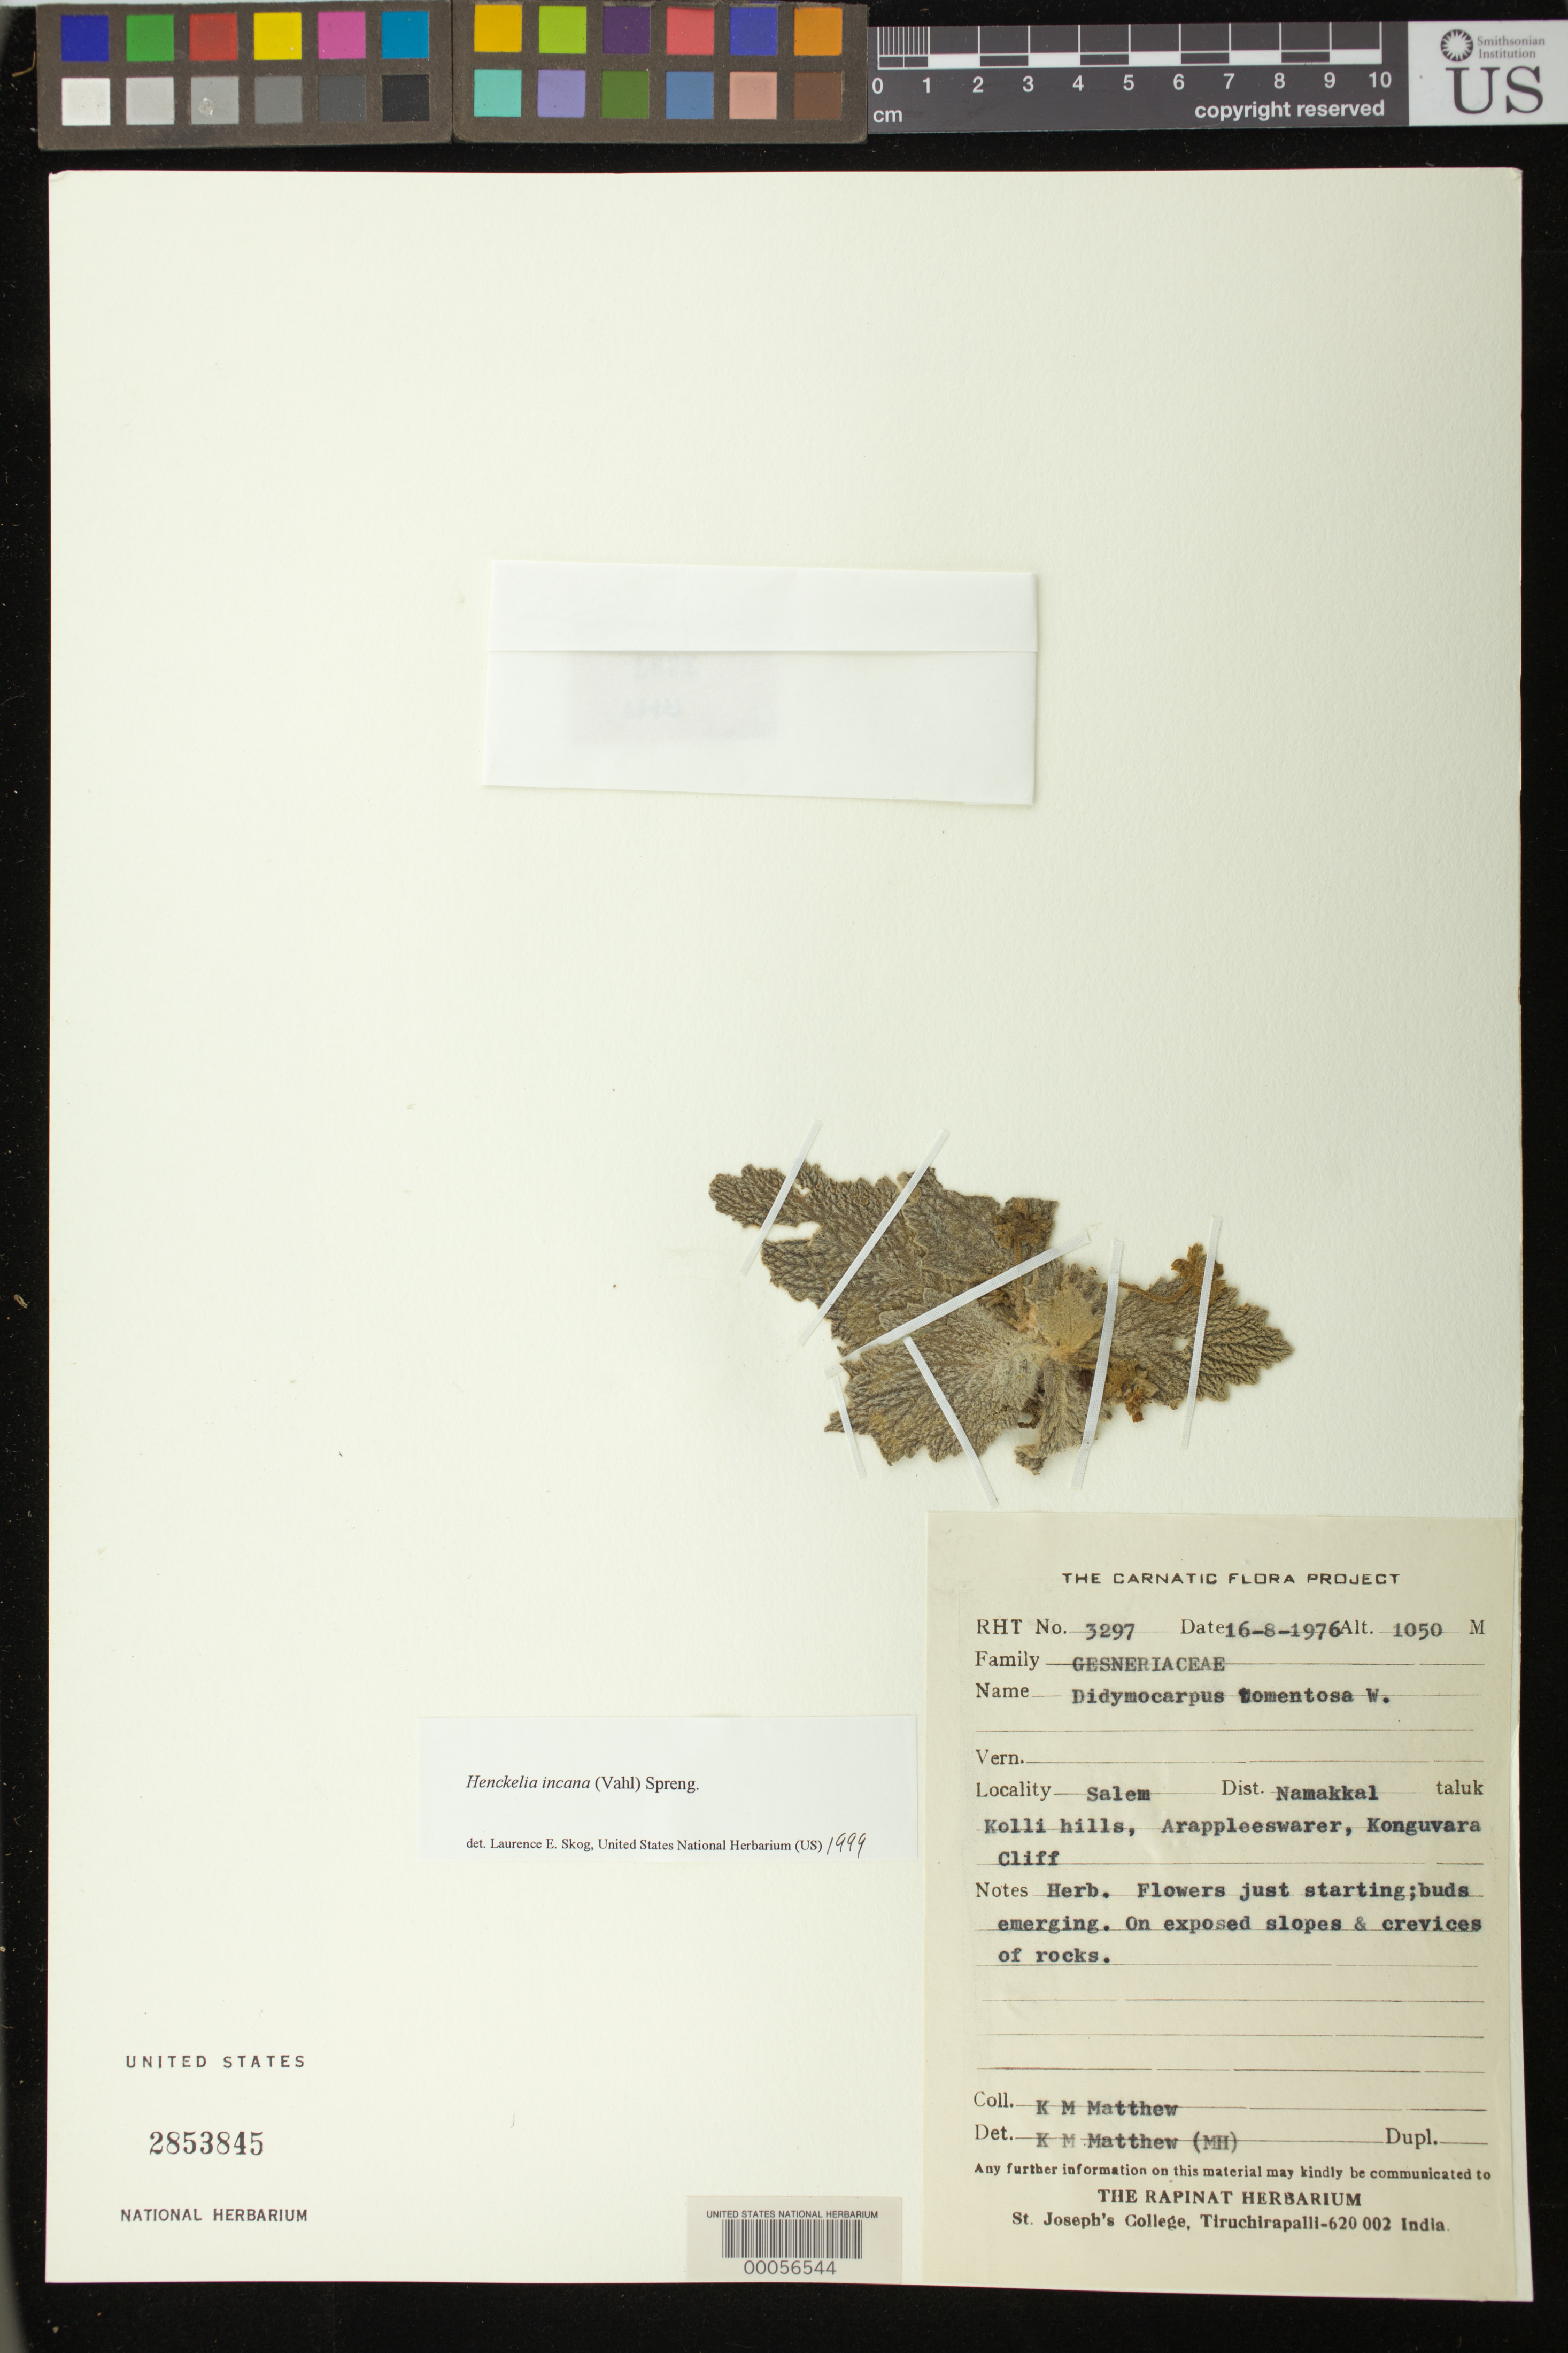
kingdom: Plantae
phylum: Tracheophyta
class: Magnoliopsida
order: Lamiales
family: Gesneriaceae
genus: Henckelia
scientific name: Henckelia incana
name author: (Vahl) Spreng.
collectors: K. M. Matthew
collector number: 3297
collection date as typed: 16 Aug 1976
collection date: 1976-08-16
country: India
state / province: Tamil Nadu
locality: Salem, kolli hills, arappleeswarer, konguvara cliff. Namakkal.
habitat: Crevices of rocks on exposed slopes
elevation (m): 1050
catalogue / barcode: US 2853845